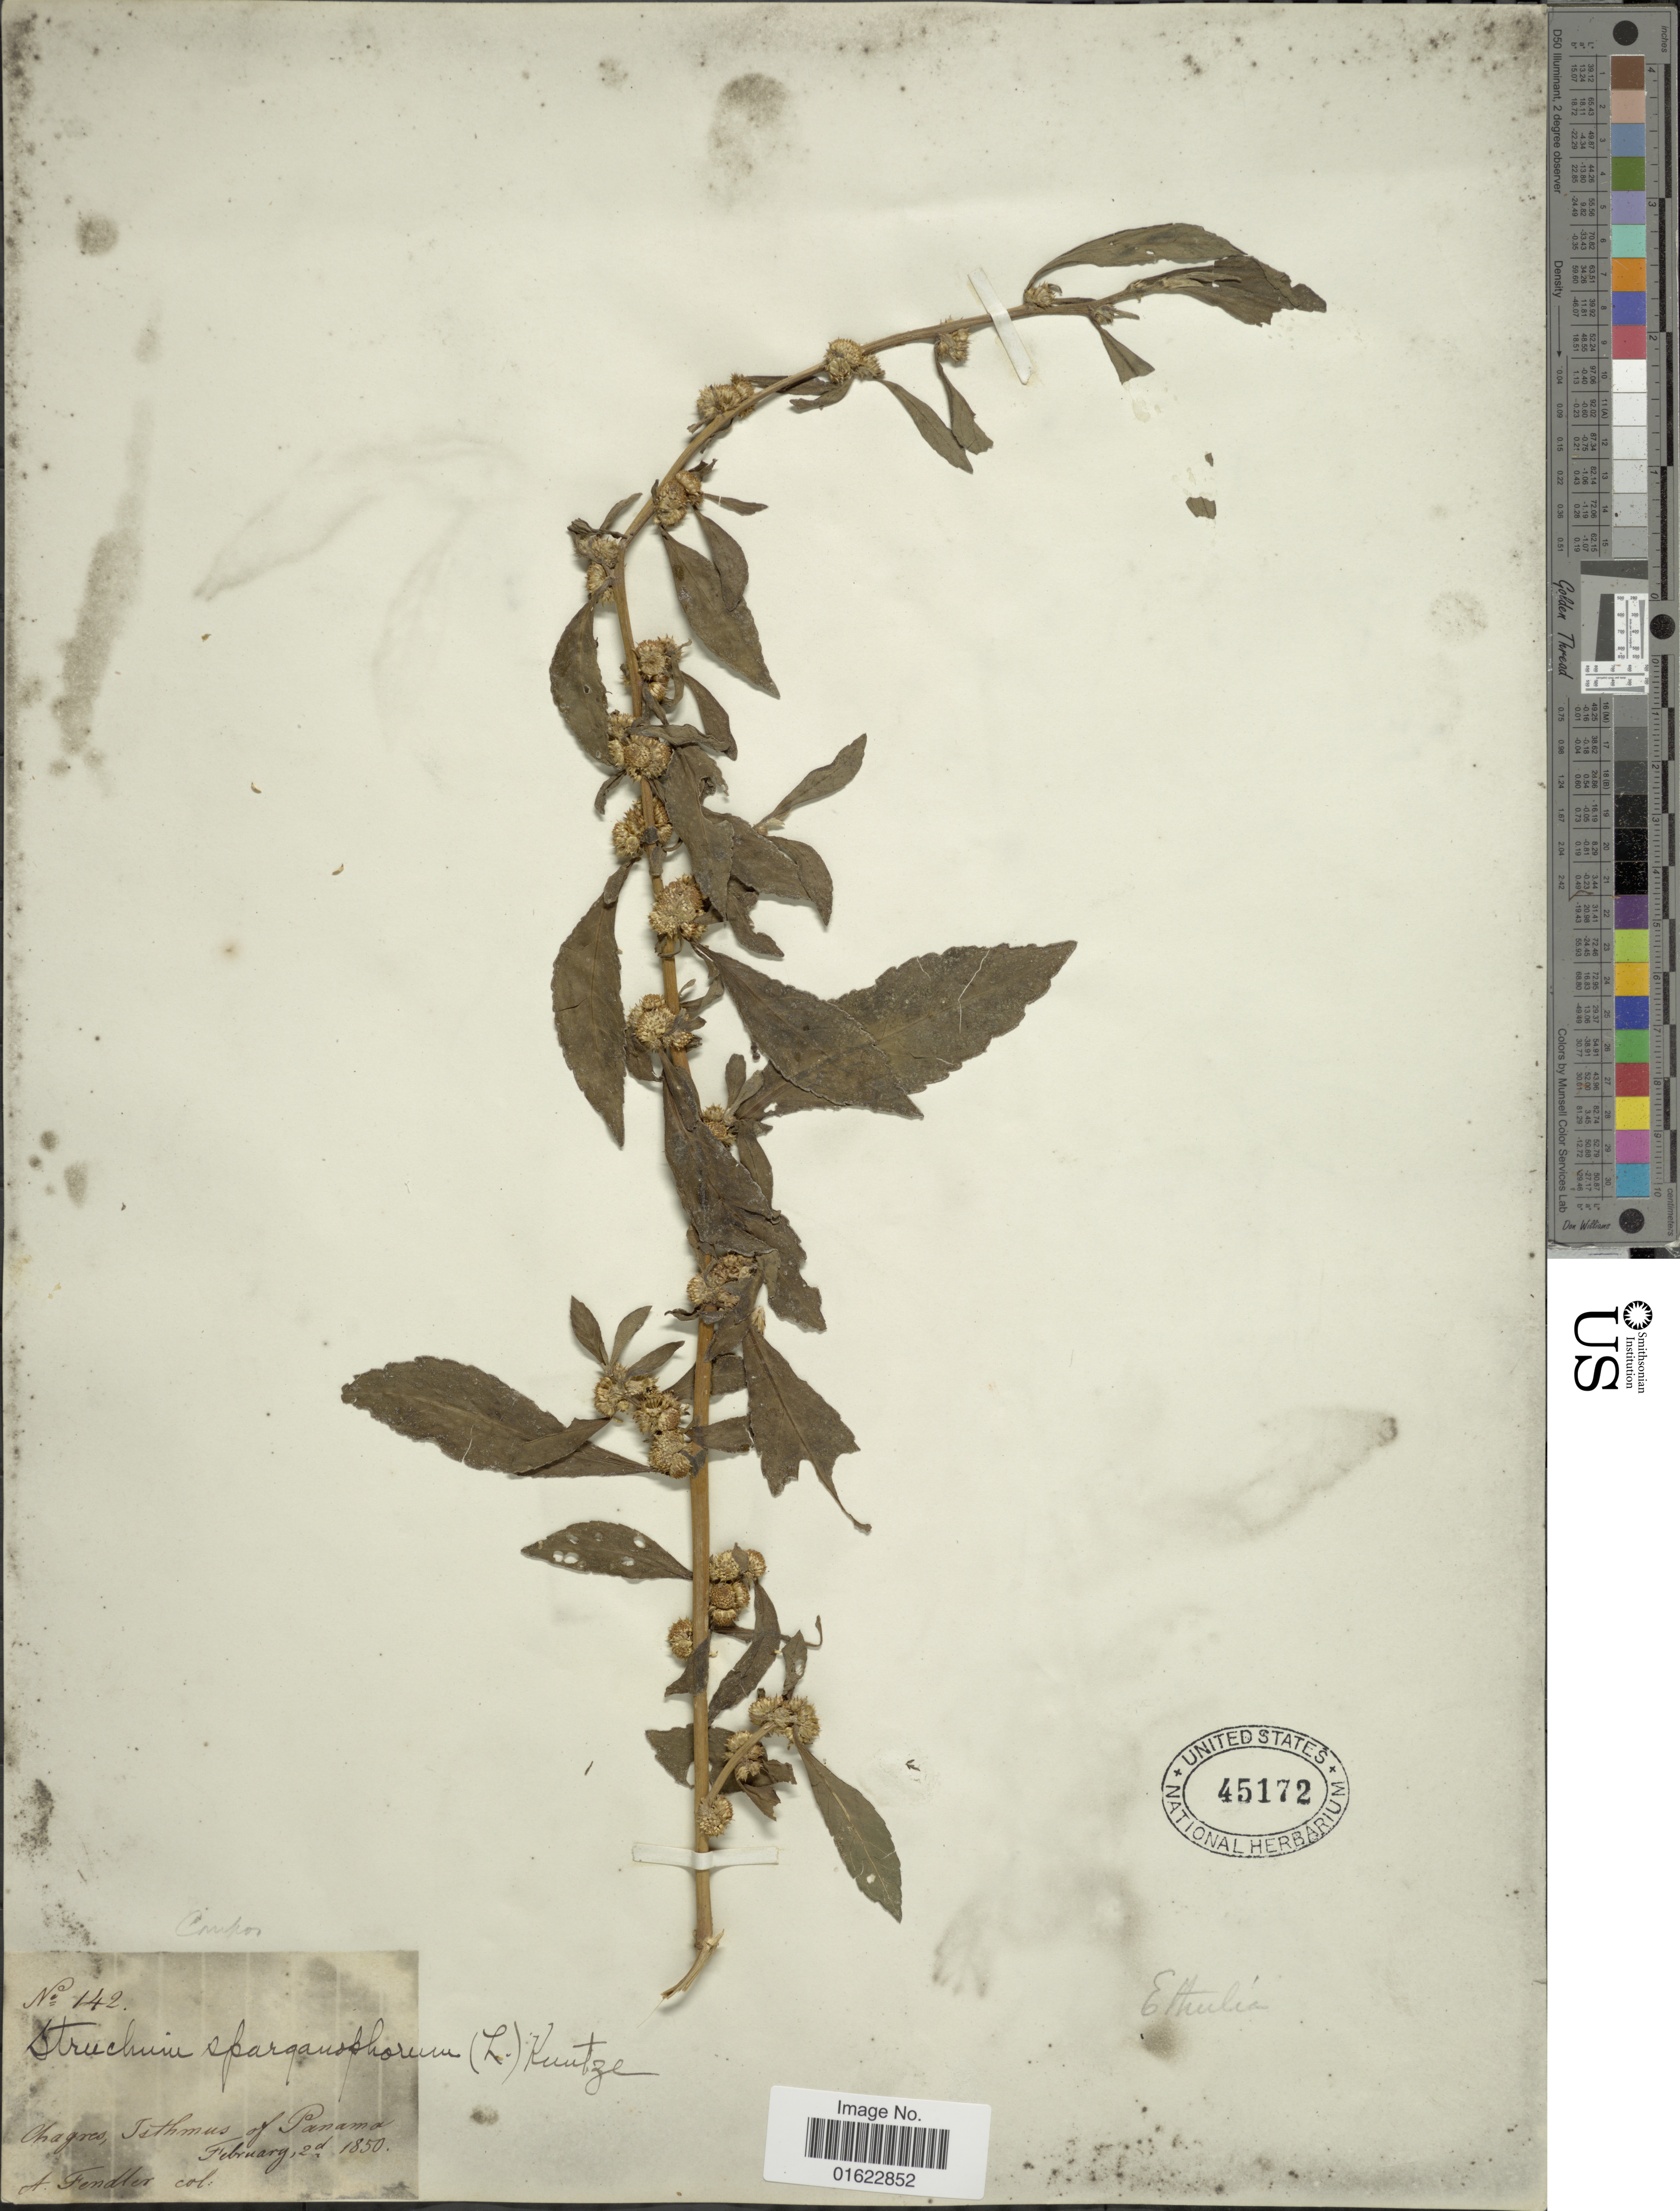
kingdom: Plantae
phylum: Tracheophyta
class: Magnoliopsida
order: Asterales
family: Asteraceae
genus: Struchium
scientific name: Struchium sparganophorum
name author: (L.) Kuntze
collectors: A. Fendler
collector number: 142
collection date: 1950-02-02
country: Panama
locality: Chagres, Isthmus of Panama.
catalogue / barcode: US 45172